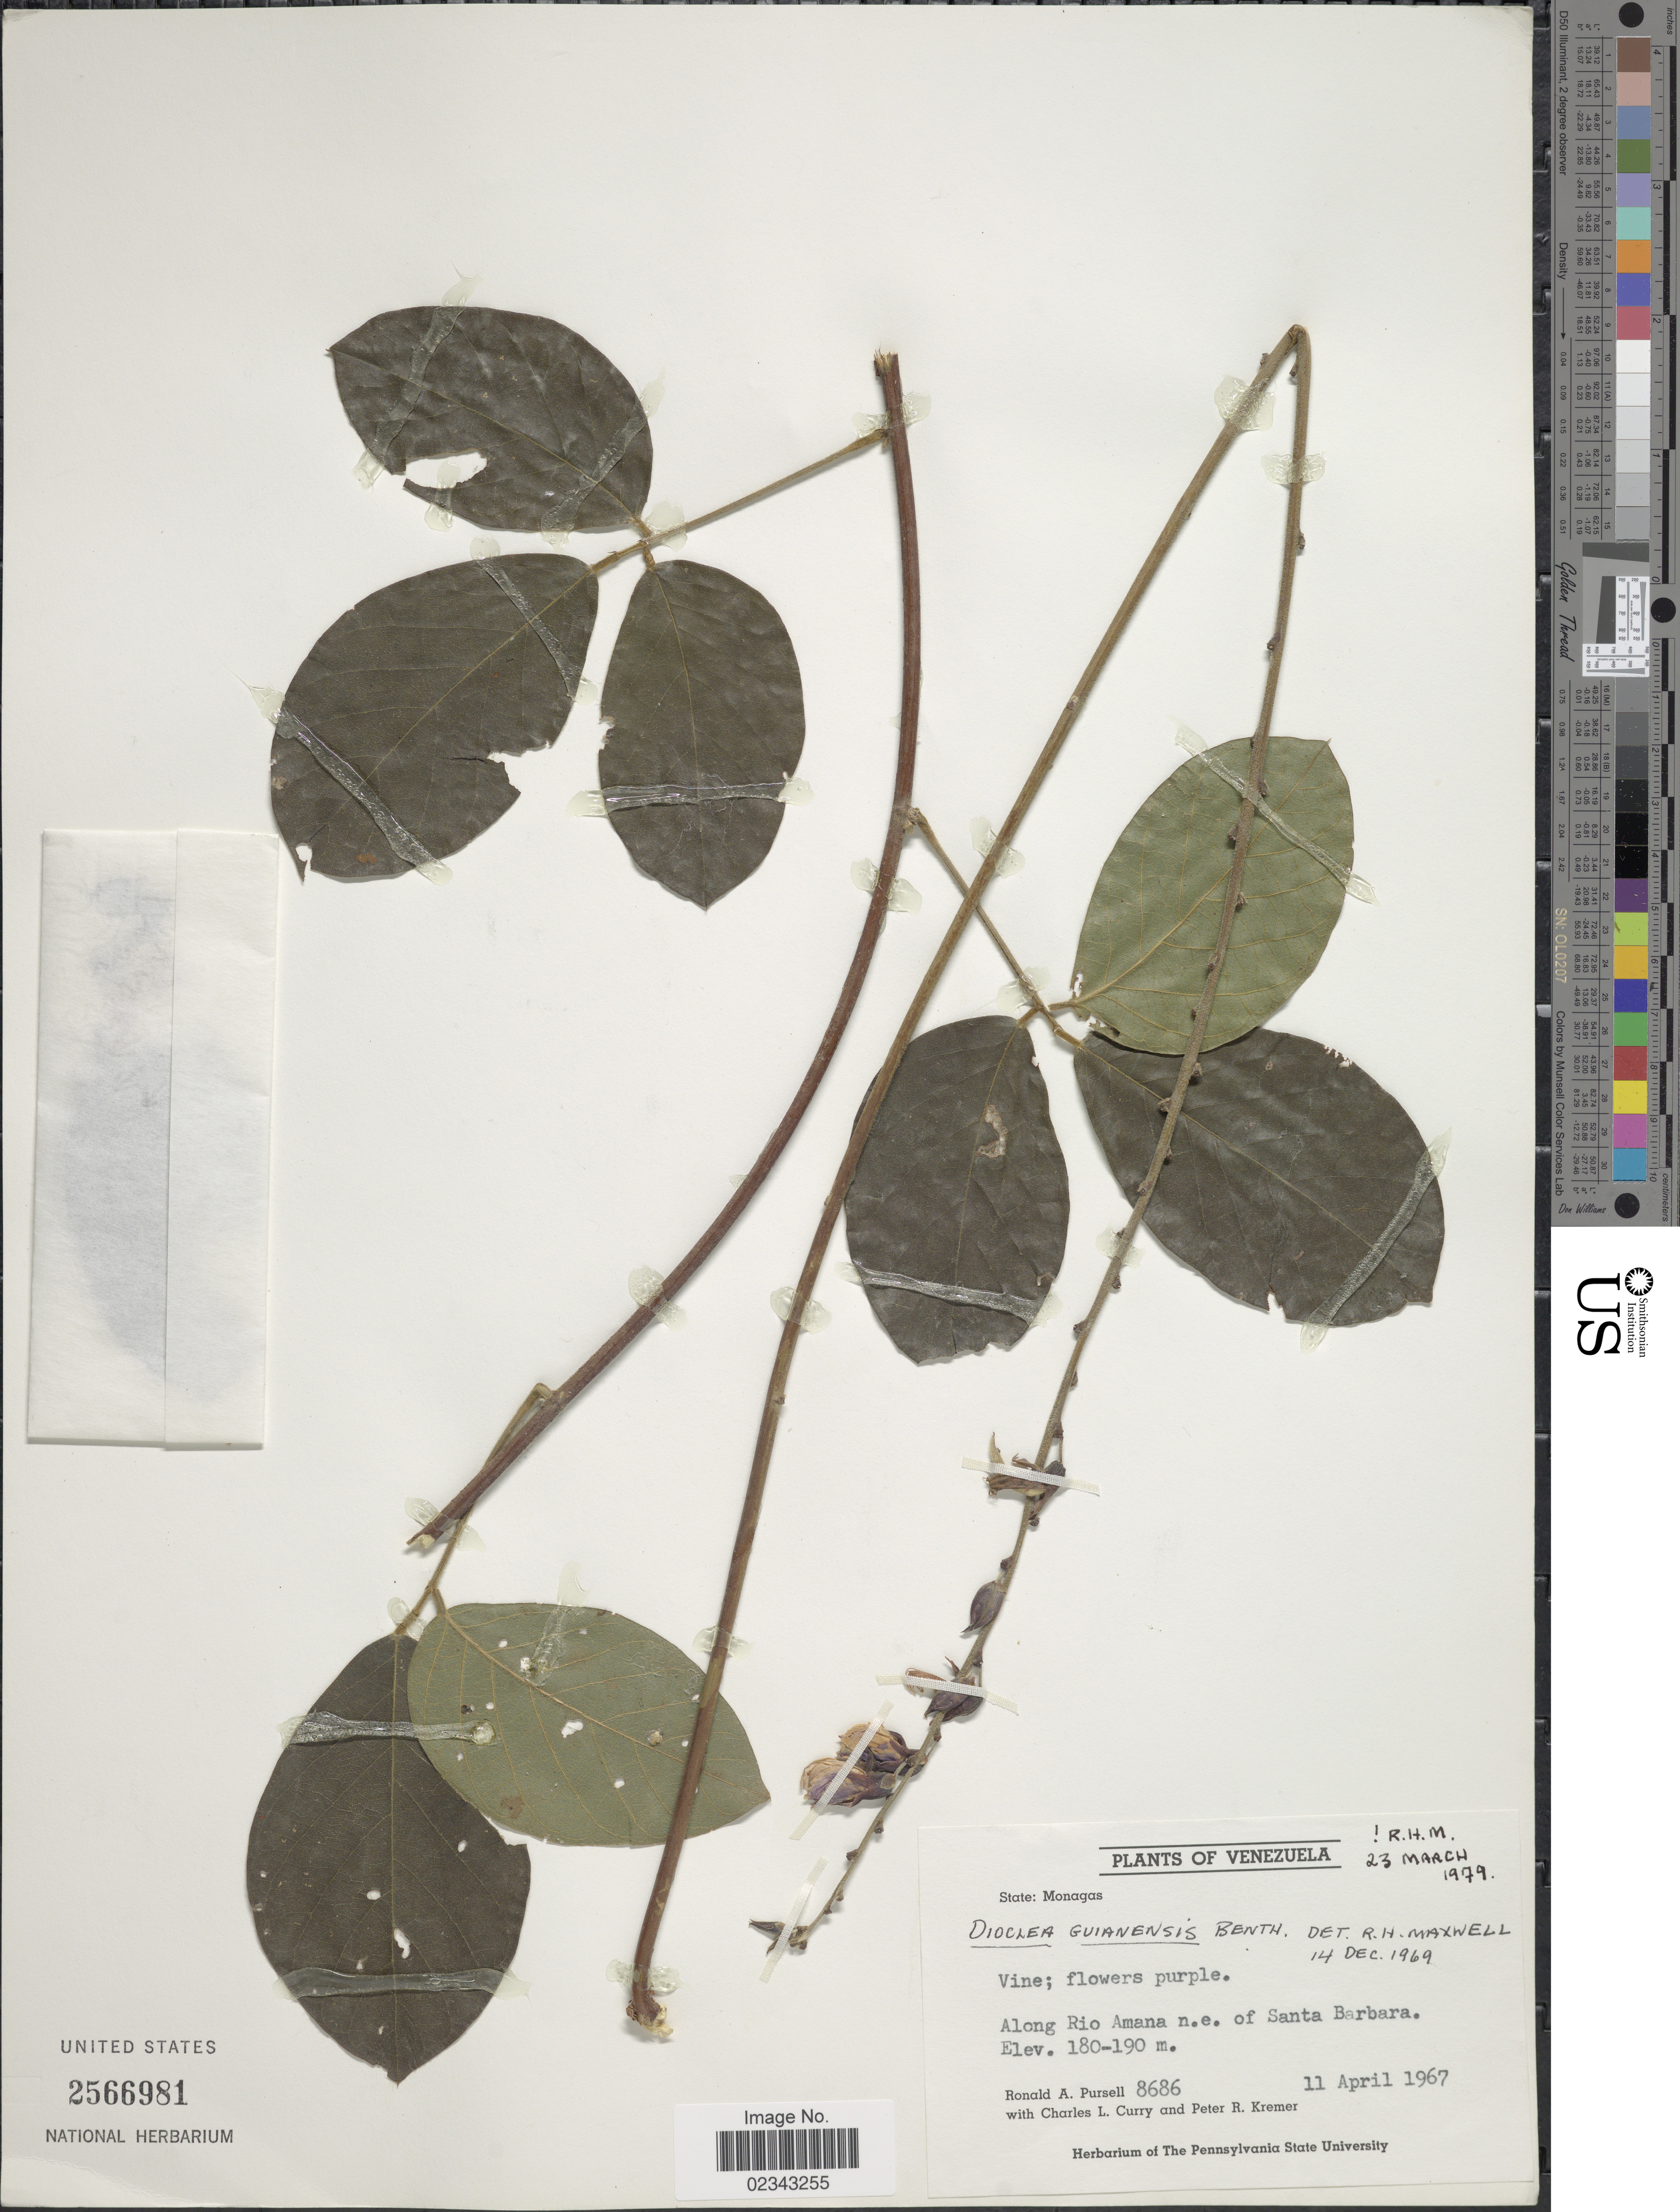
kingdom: Plantae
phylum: Tracheophyta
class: Magnoliopsida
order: Fabales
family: Fabaceae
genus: Dioclea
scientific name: Dioclea guianensis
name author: Benth.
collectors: R. A. Pursell, C. L. Curry & P. Kremer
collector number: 8686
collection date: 1967-04-11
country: Venezuela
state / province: Monagas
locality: Along Rio Amana n.e. of Santa Barbara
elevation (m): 180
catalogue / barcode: US 2566981